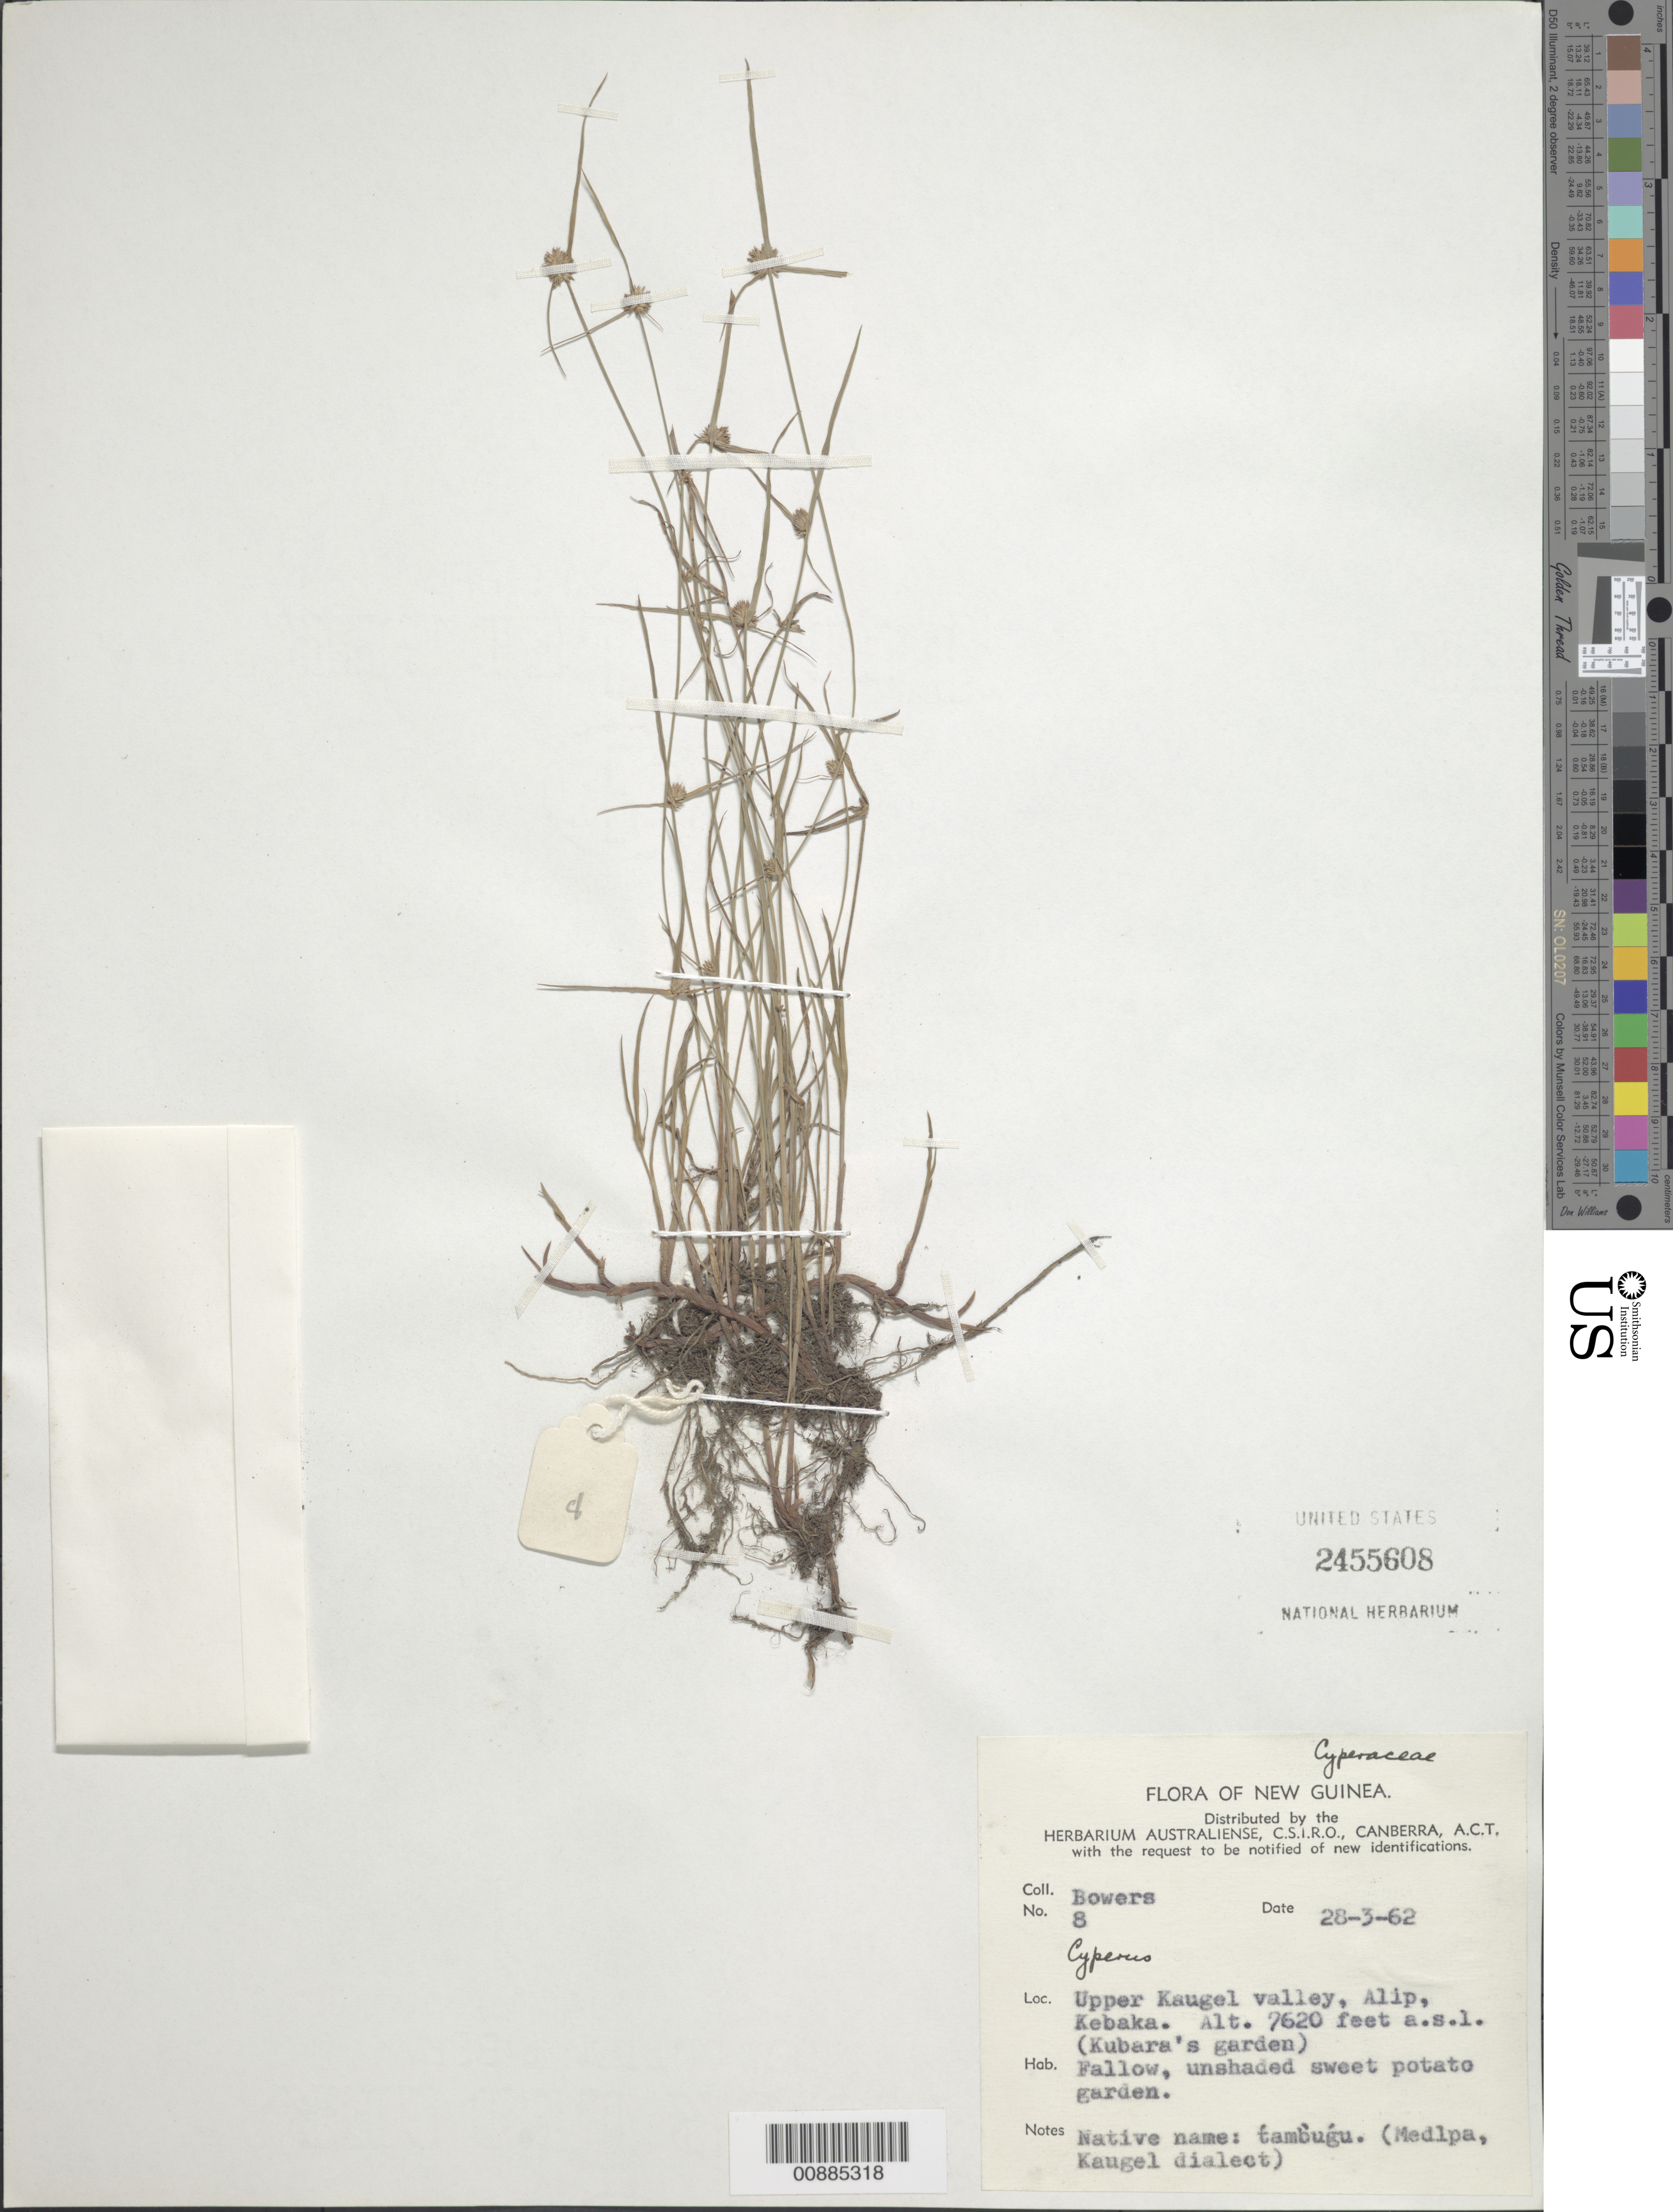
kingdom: Plantae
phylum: Tracheophyta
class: Liliopsida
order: Poales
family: Cyperaceae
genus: Cyperus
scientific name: Cyperus brevifolius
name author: (Rottb.) Hassk.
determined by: Strong, M. T., (US), Smithsonian Institution - National Museum of Natural History (UNITED STATES)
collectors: N. Bowers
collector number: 8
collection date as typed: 28 Mar 1962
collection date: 1962-03-28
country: Papua New Guinea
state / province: Chimbu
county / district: Goroka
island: New Guinea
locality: Upper Kaugel Valley, Alip, Kebaka.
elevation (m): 2323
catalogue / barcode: US 2455608